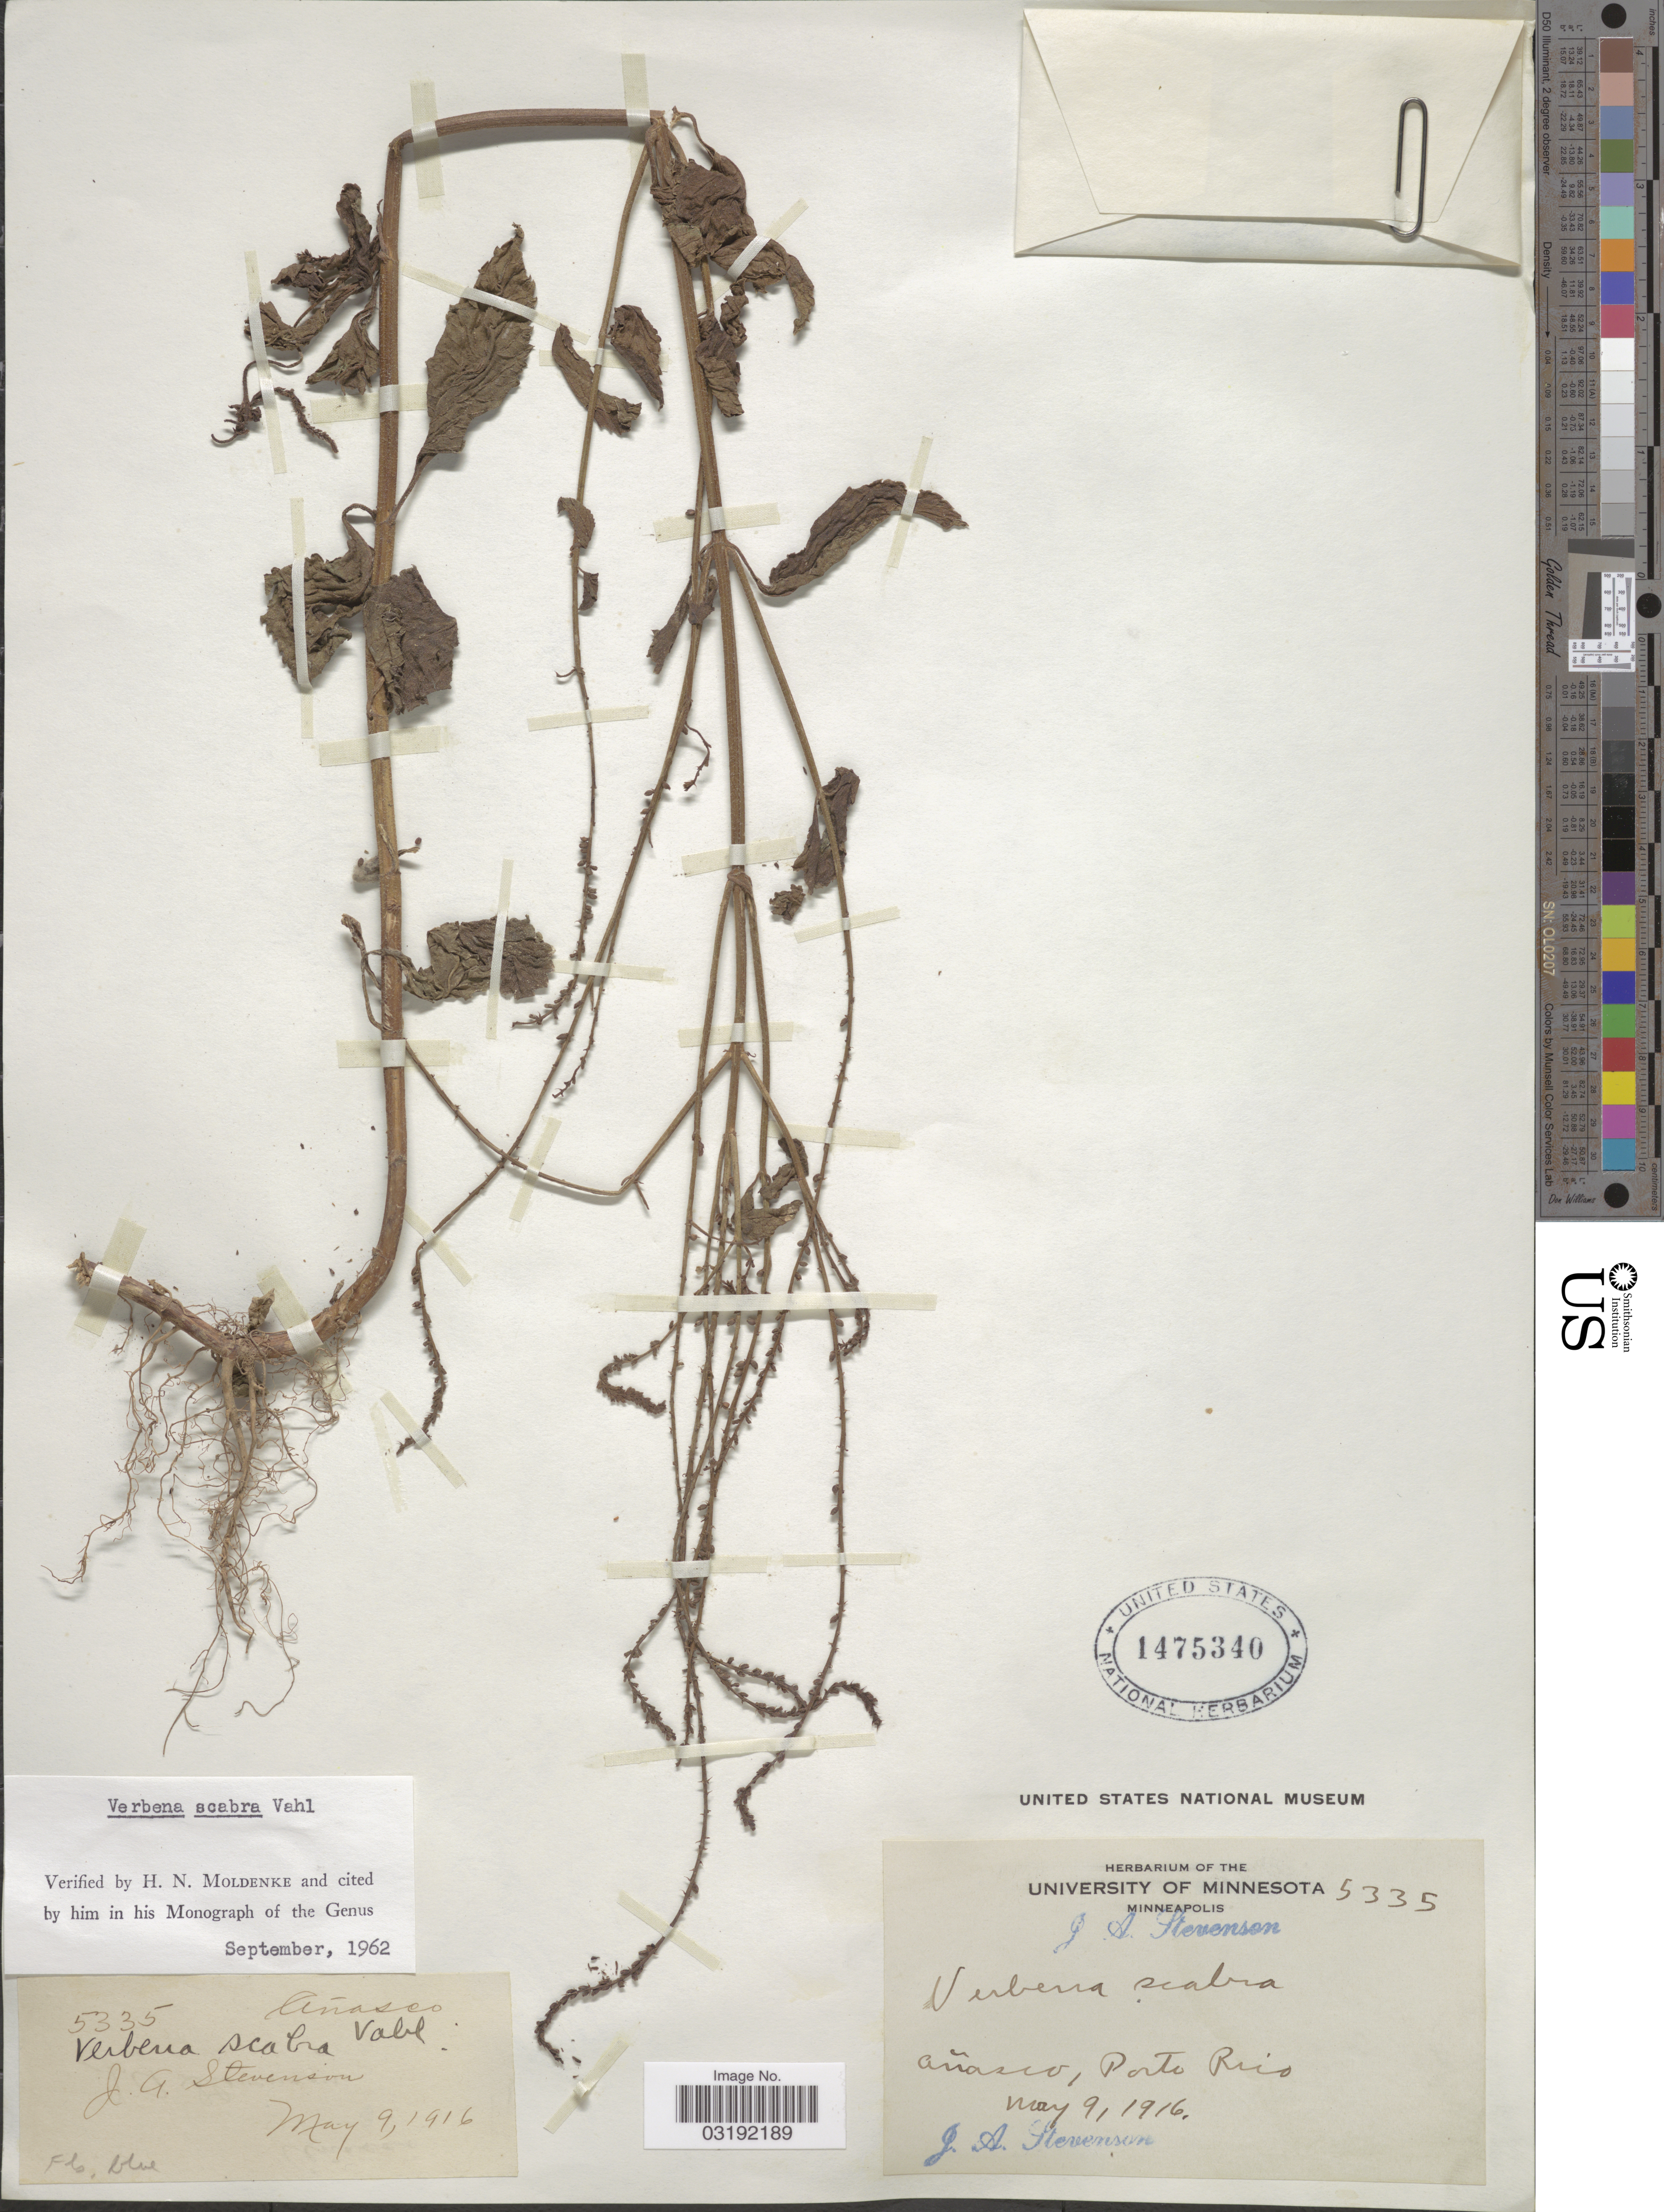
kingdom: Plantae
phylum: Tracheophyta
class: Magnoliopsida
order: Lamiales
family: Verbenaceae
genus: Verbena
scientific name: Verbena scabra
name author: Vahl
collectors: J. Stevenson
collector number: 5335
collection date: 1916-05-09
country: United States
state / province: Minnesota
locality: Añasco, Porto Rico.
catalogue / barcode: US 1475340